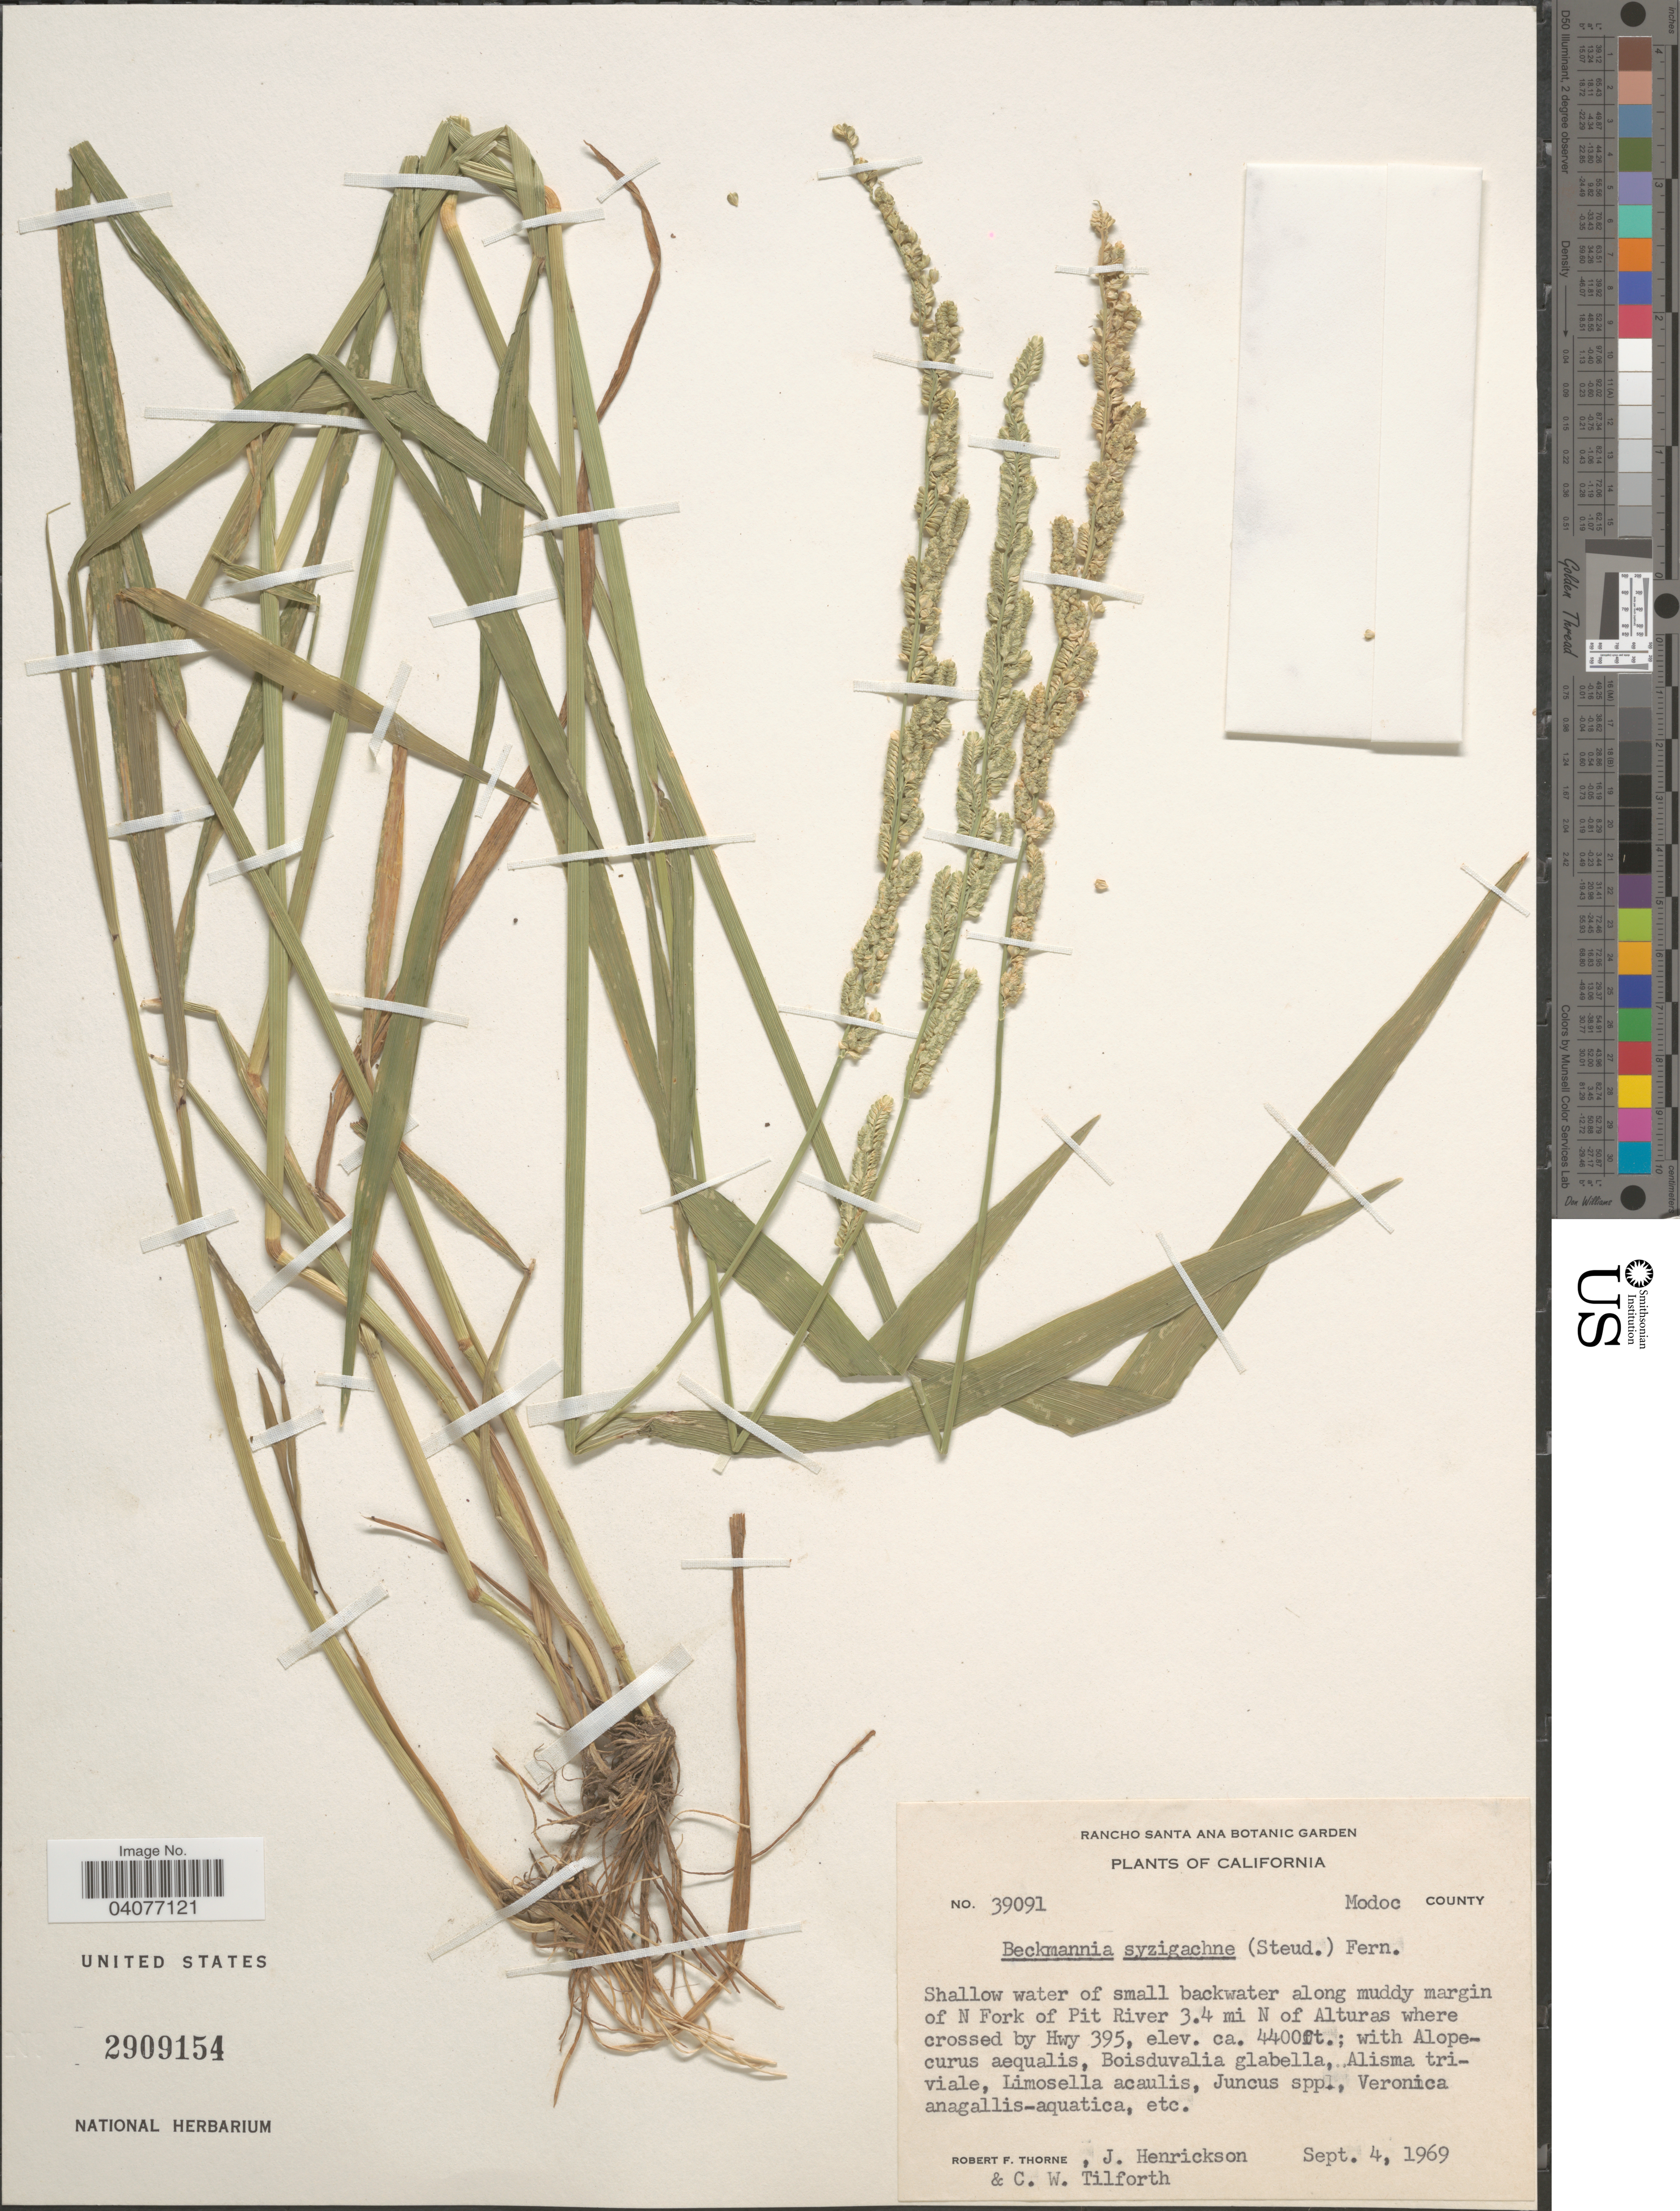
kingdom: Plantae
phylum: Tracheophyta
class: Liliopsida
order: Poales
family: Poaceae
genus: Beckmannia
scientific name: Beckmannia syzigachne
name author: (Steud.) Fernald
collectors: R. F. Thorne, J. Henrickson & C. Tilforth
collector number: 39091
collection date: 1969-09-04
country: United States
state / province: California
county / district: Modoc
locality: Rancho Santa Ana Botanic Garden. Modoc County. Shallow water of small backwater along muddy margin of N Fork of Pit River 3.4 mi N of Alturas where crossed by Hwy 395.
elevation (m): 1341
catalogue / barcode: US 2909154